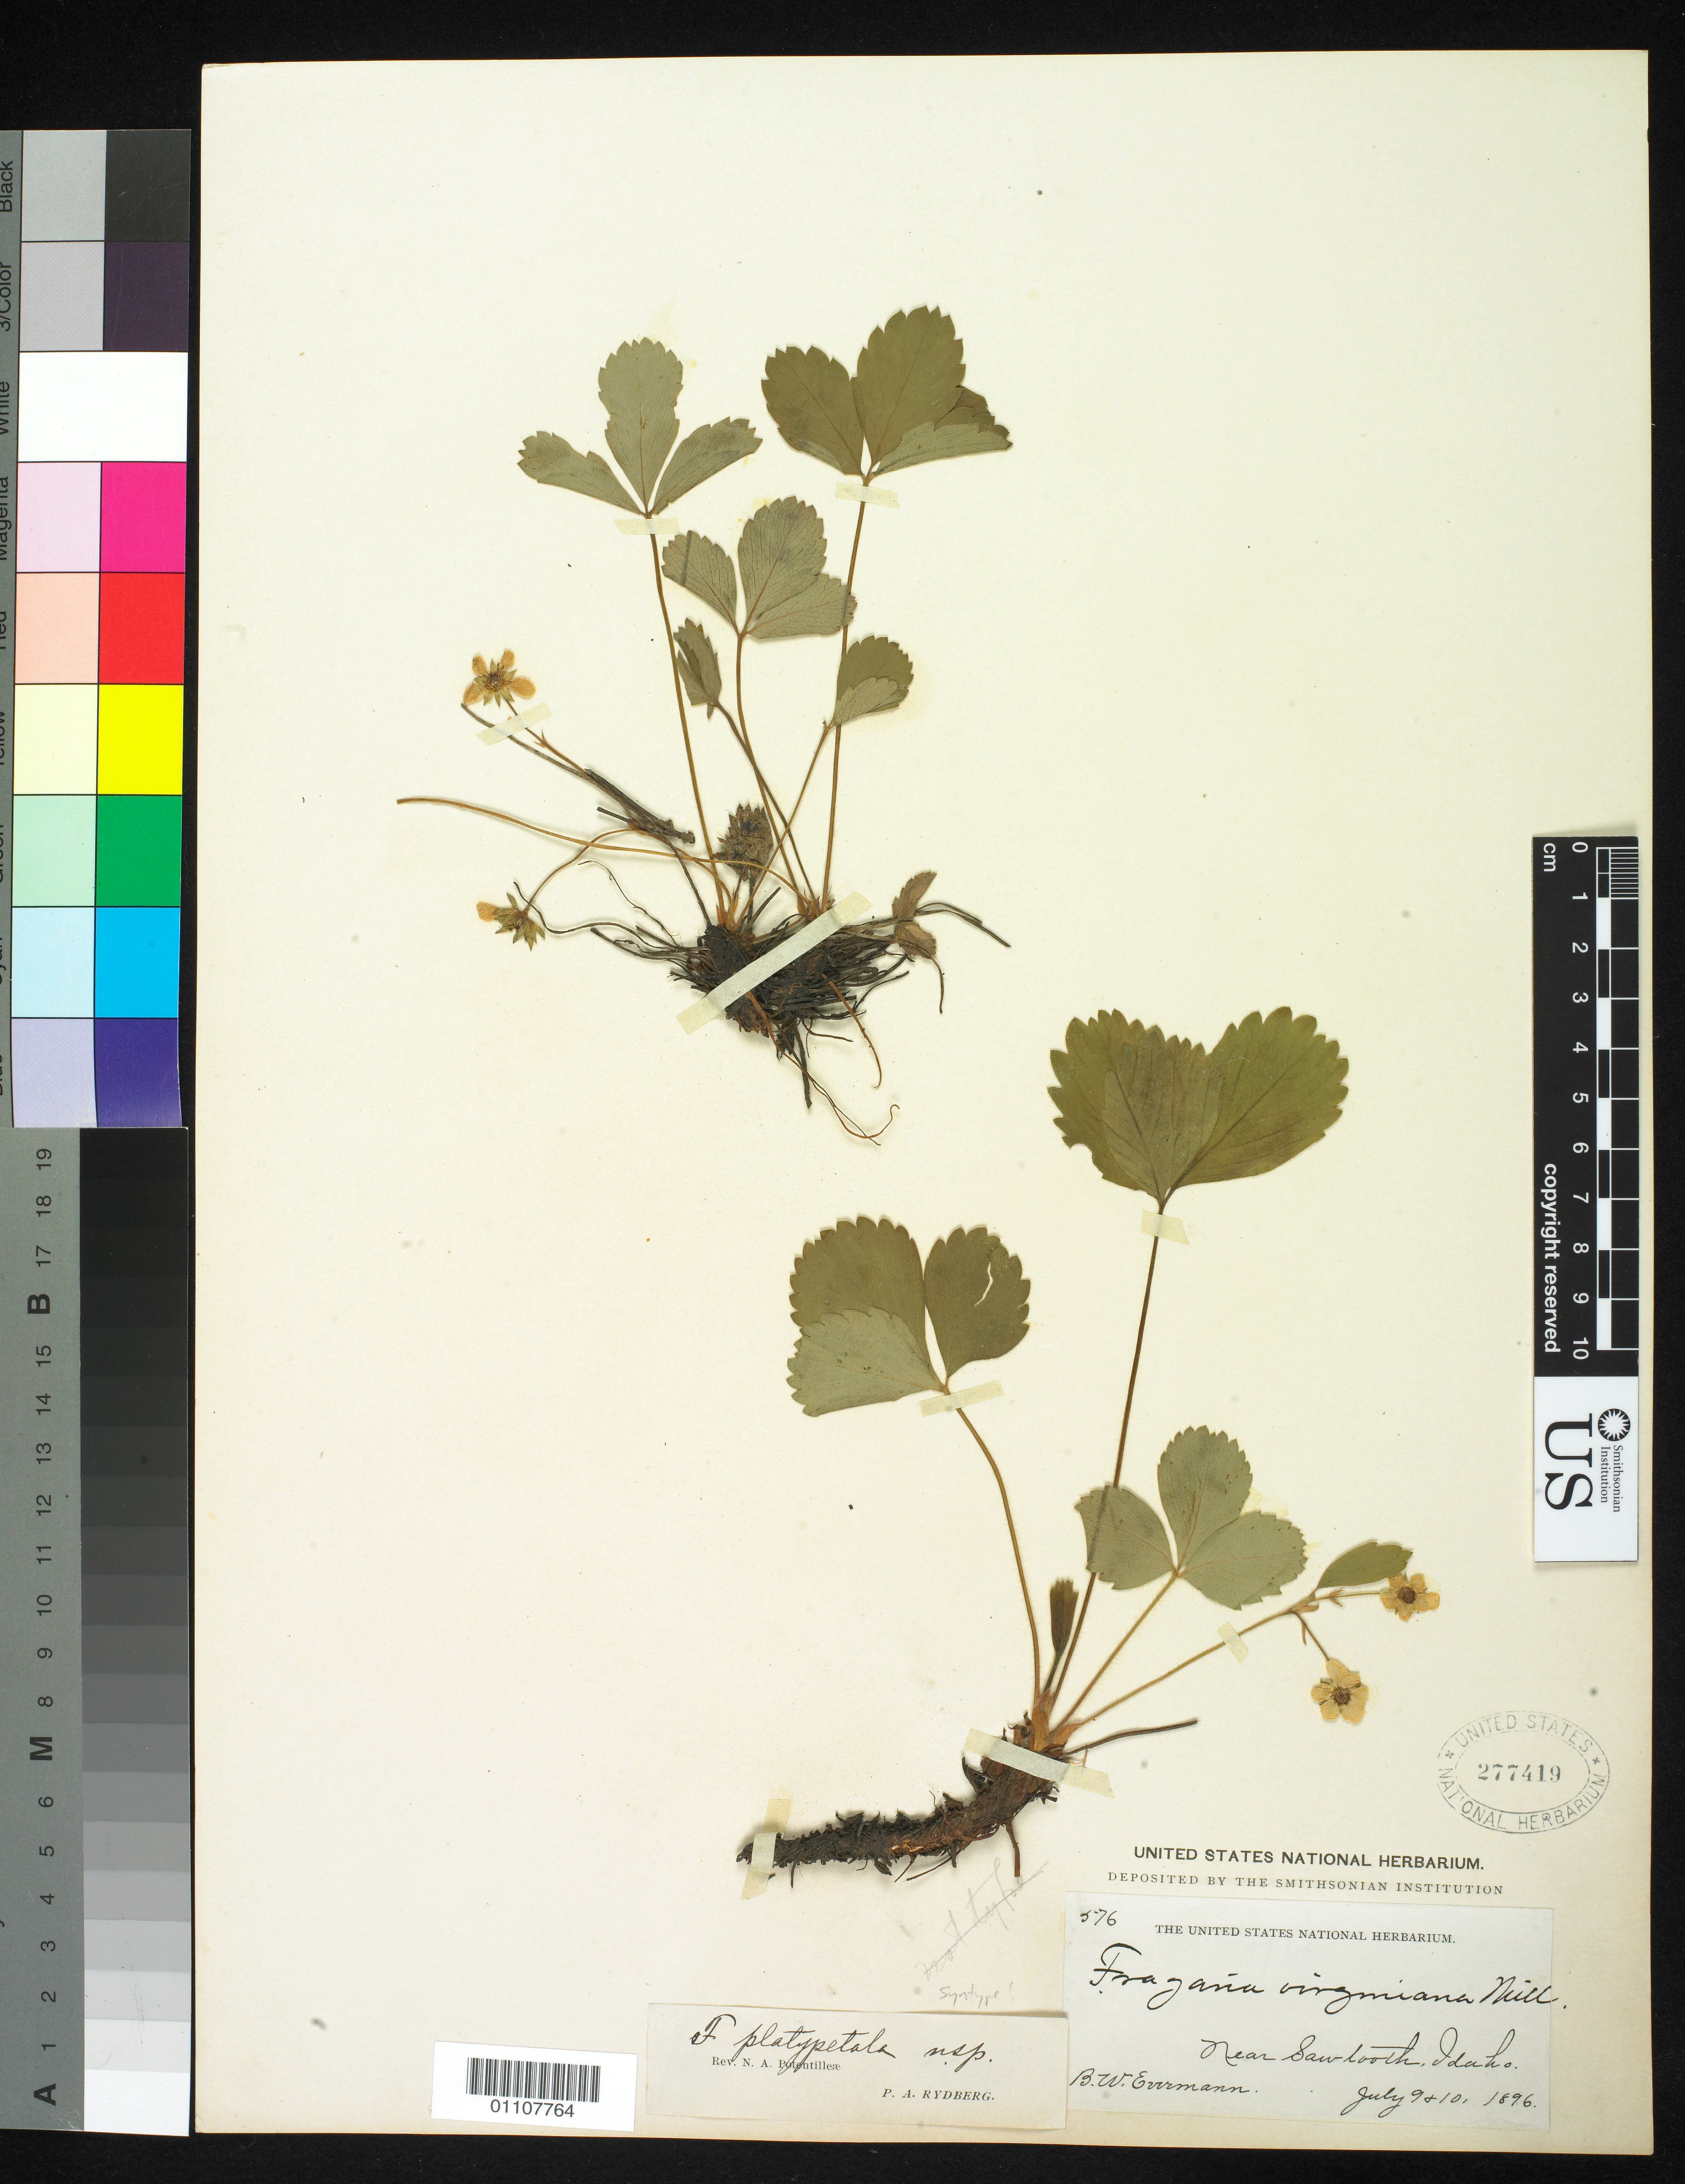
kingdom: Plantae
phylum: Tracheophyta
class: Magnoliopsida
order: Rosales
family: Rosaceae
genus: Fragaria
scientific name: Fragaria platypetala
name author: Rydb.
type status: Syntype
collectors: B. W. Evermann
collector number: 576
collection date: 1896-07-09,1896-07-10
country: United States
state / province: Idaho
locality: Near Sawtooth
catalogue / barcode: US 277419